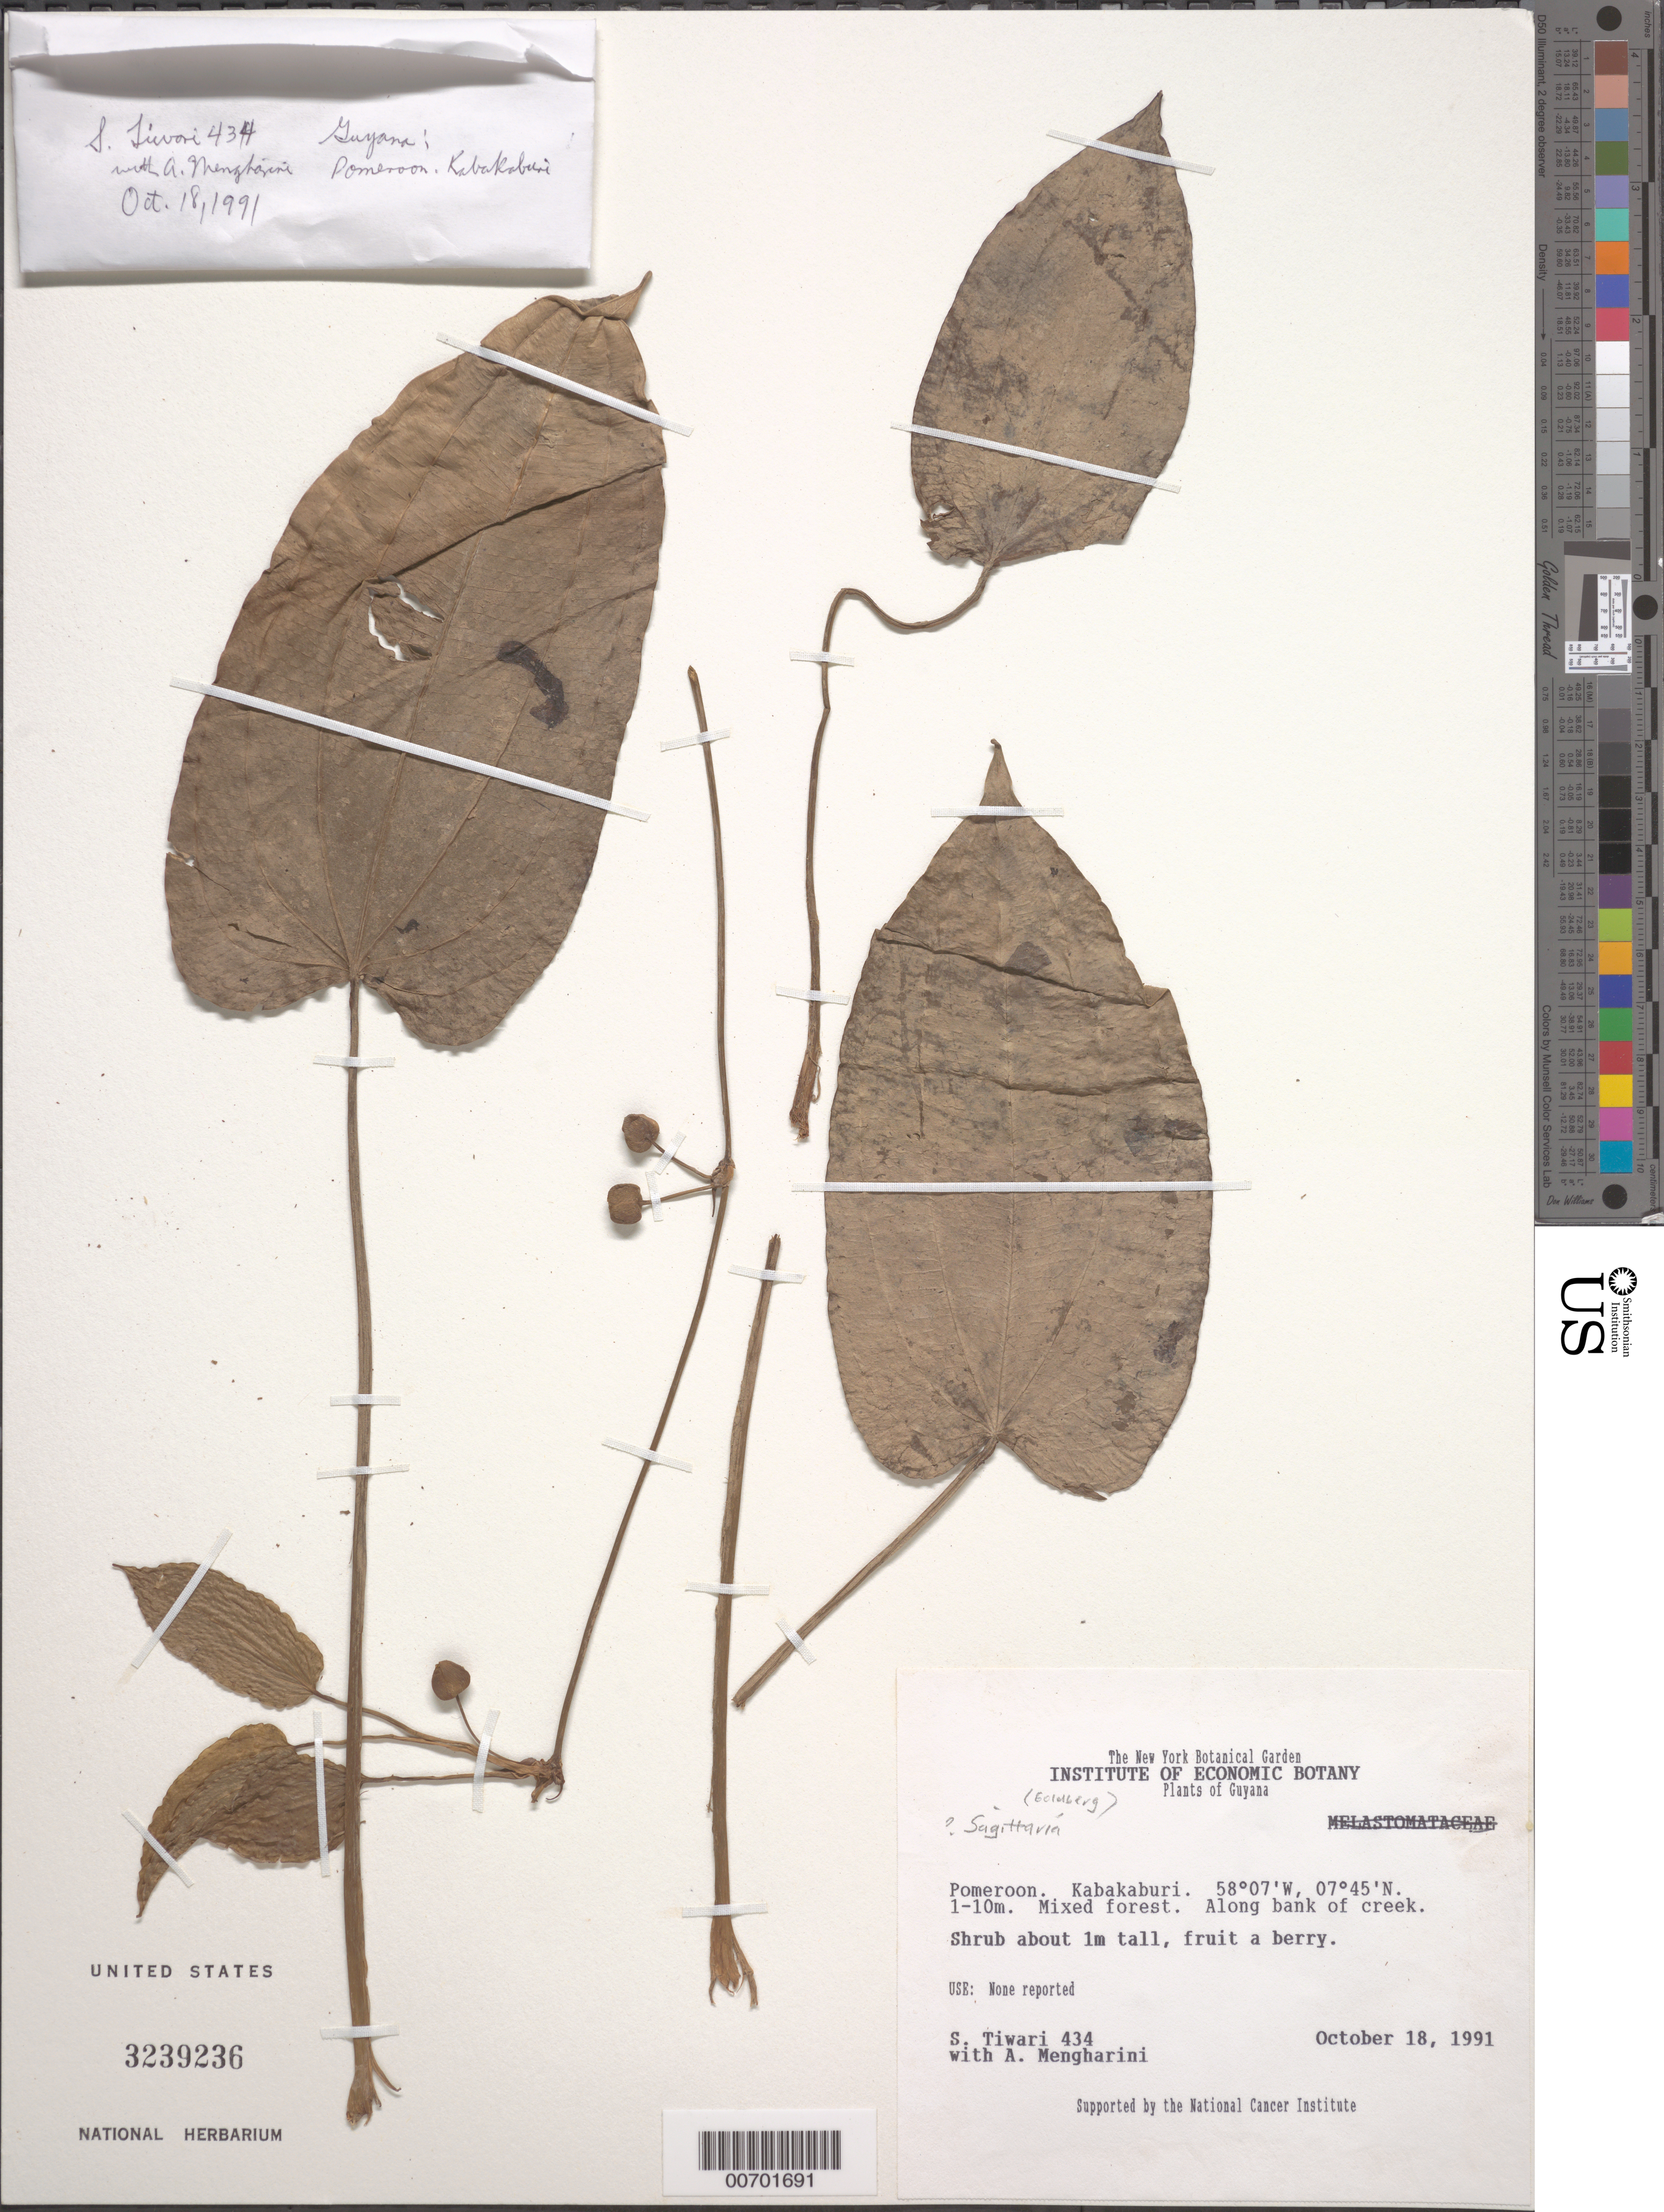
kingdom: Plantae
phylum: Tracheophyta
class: Liliopsida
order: Alismatales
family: Alismataceae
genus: Sagittaria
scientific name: Sagittaria sp.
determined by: Goldberg, Aaron, (US), NMNH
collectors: S. Tiwari & A. Mengharini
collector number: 434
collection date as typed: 18-Oct-91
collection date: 1991-10-18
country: Guyana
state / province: Pomeroon-Supenaam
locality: Kabakaburi, Pomeroon Dist.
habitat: Mixed forest; along bank of creek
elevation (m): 1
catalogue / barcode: US 3239236